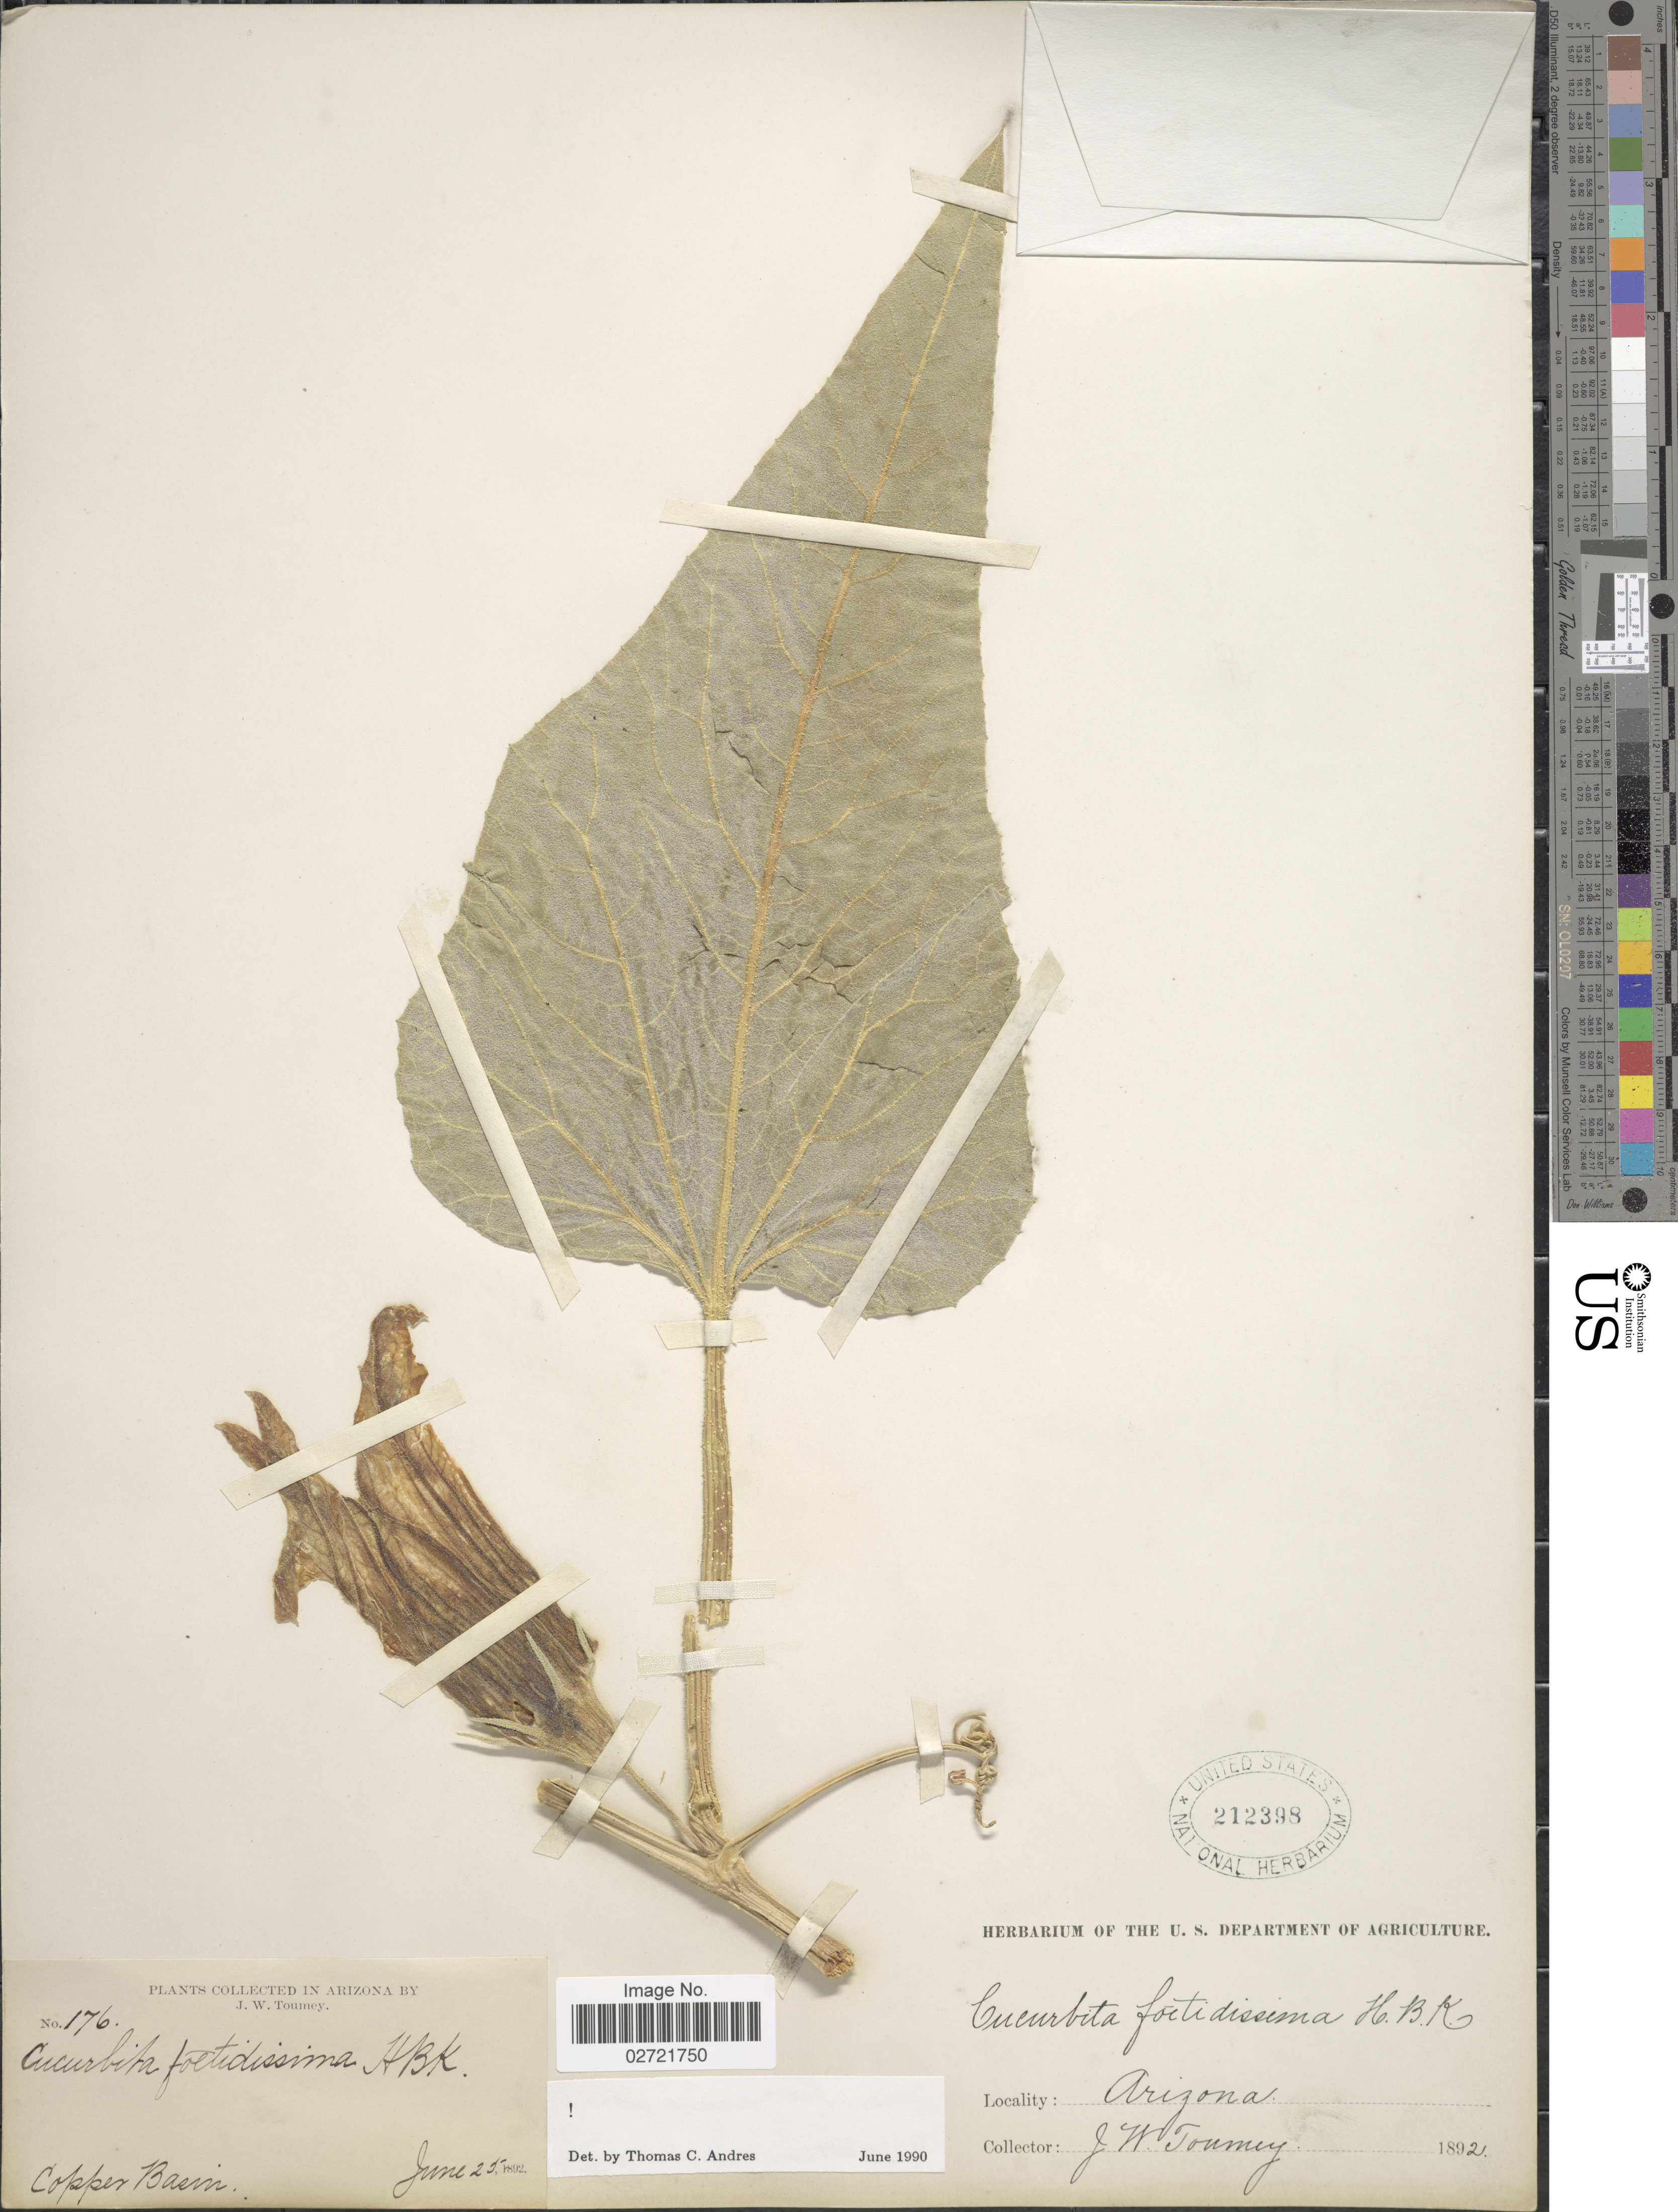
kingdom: Plantae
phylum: Tracheophyta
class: Magnoliopsida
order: Cucurbitales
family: Cucurbitaceae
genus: Cucurbita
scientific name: Cucurbita foetidissima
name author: Kunth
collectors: J. W. Toumey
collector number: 176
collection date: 1892-06-25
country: United States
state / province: Arizona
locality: Copper Basin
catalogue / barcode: US 212398